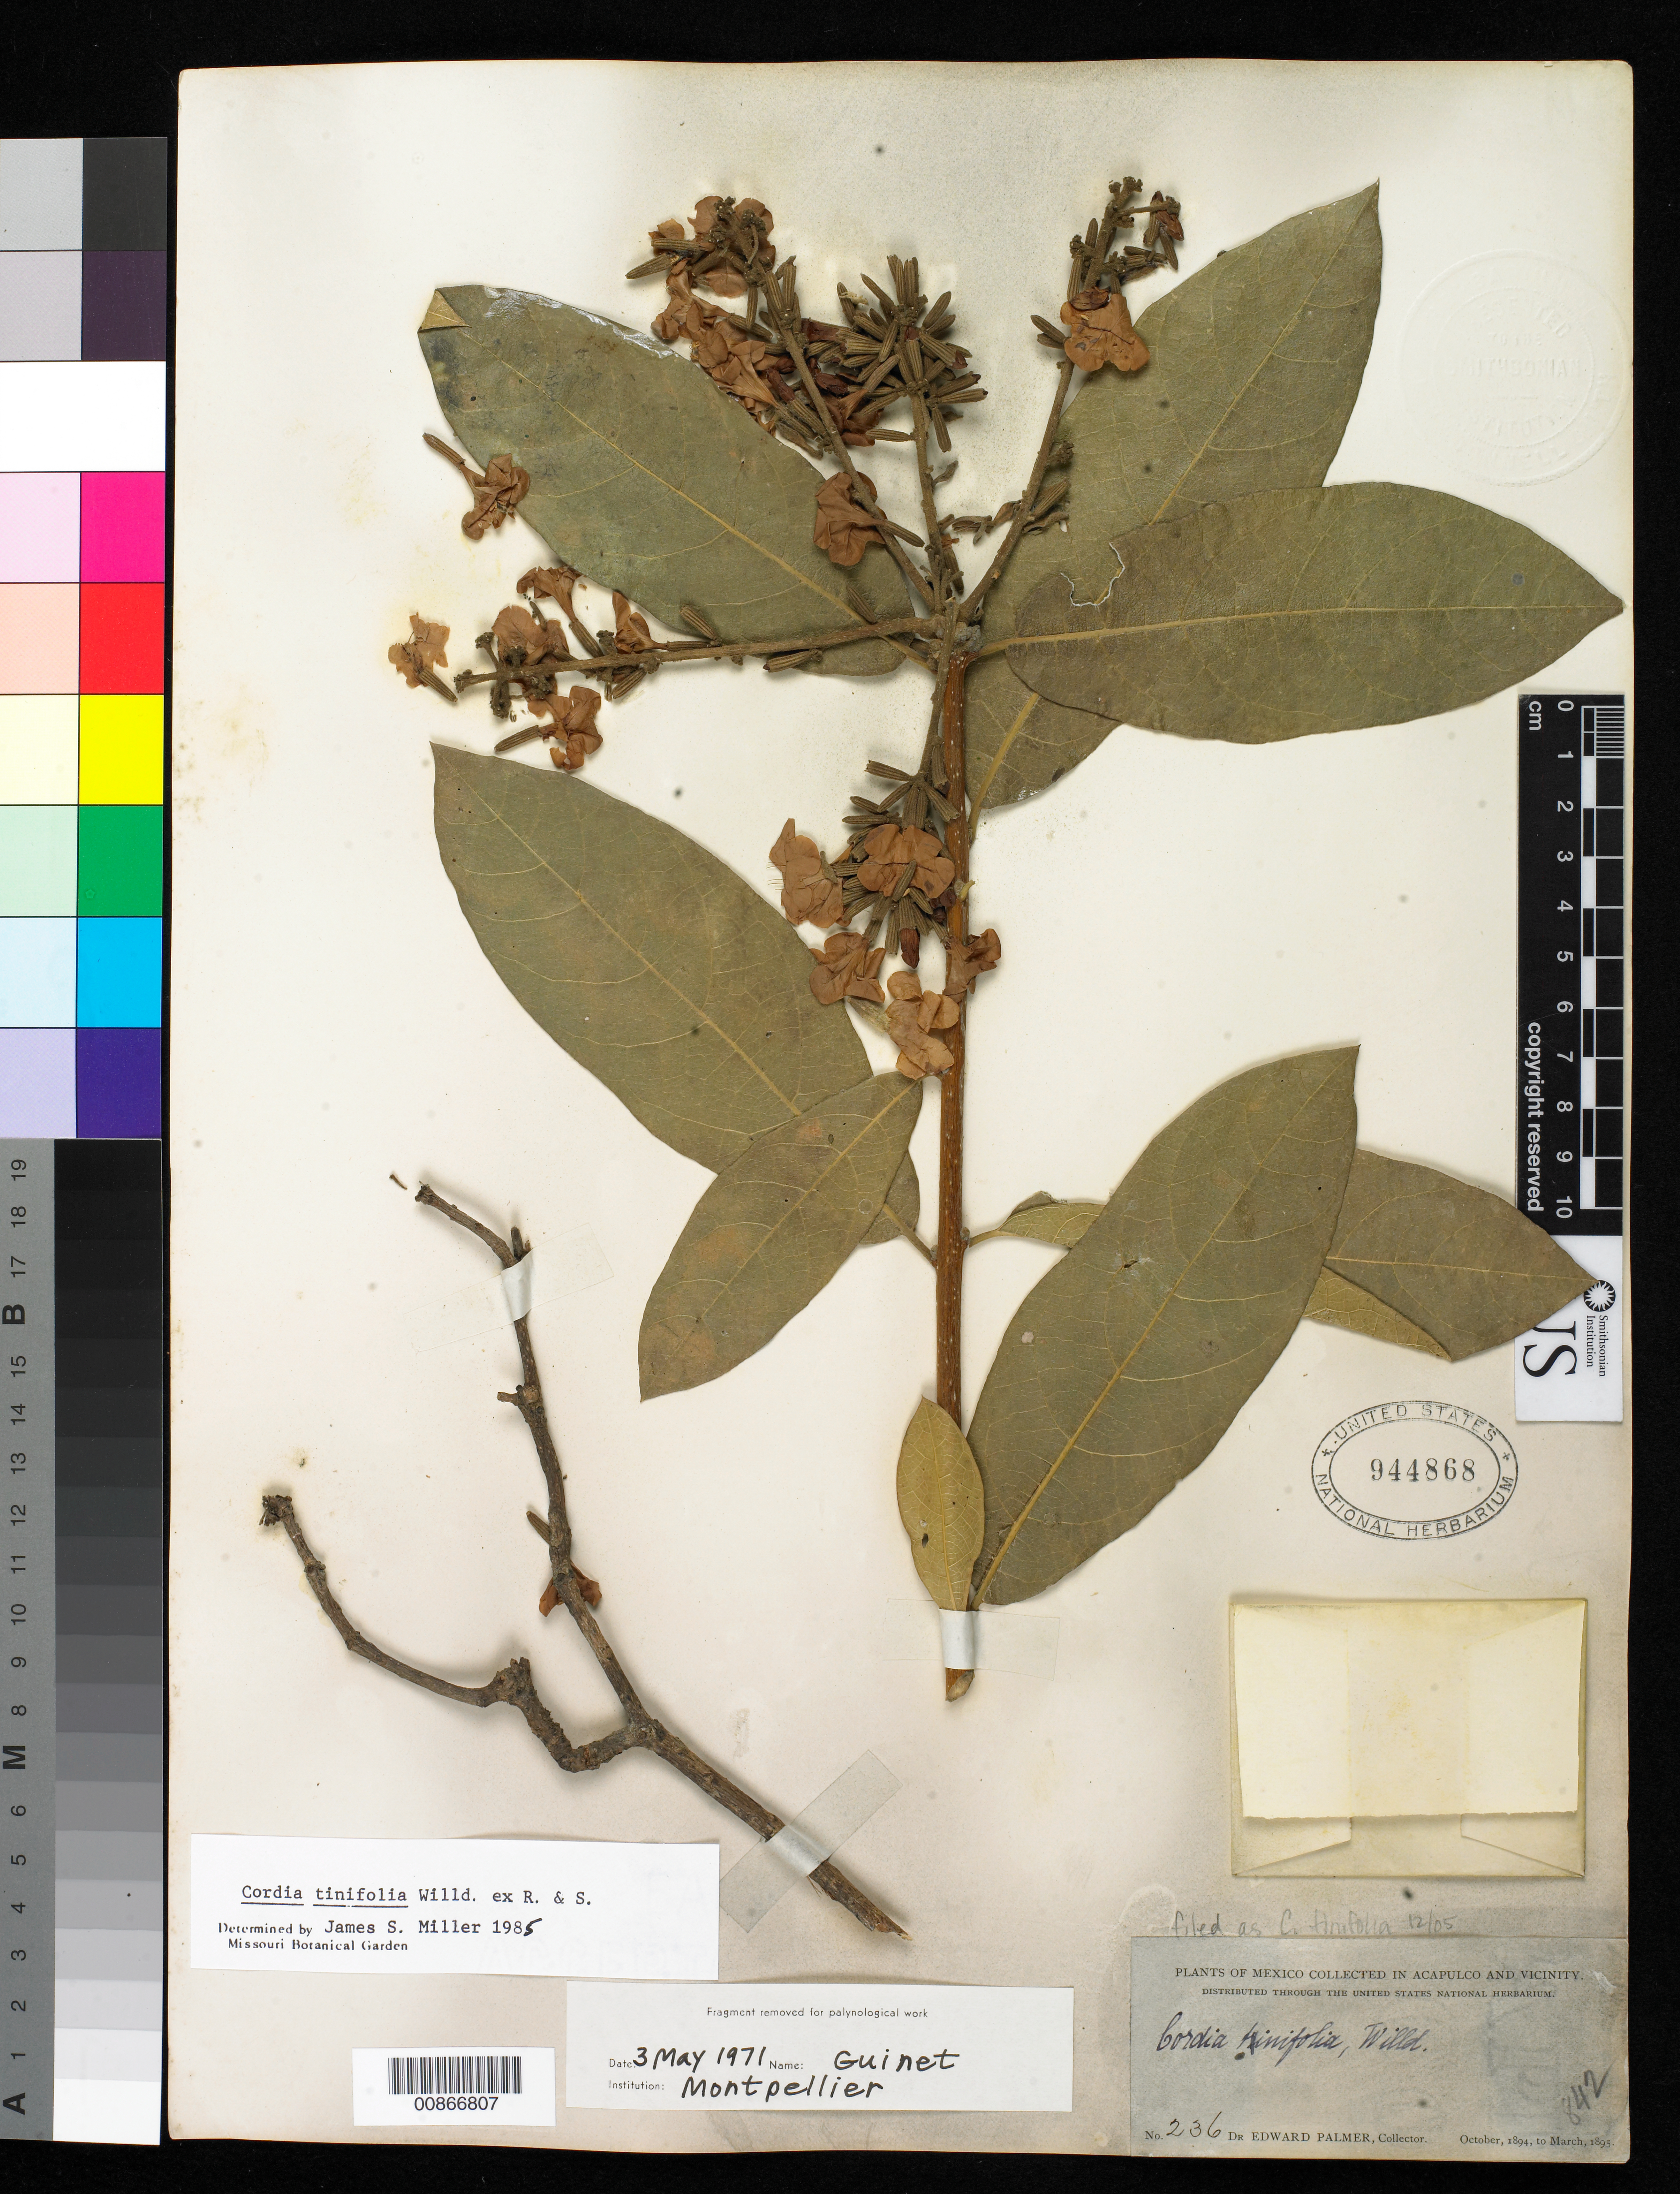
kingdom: Plantae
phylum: Tracheophyta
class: Magnoliopsida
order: Boraginales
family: Cordiaceae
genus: Cordia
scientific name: Cordia tinifolia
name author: Willd. ex Roem. & Schult.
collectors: E. Palmer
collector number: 236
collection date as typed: Oct 1894 to -- Mar 1895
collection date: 1894-10/1895-03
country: Mexico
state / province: Guerrero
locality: Acapulco, Guerrero and vicinity.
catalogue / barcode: US 944868